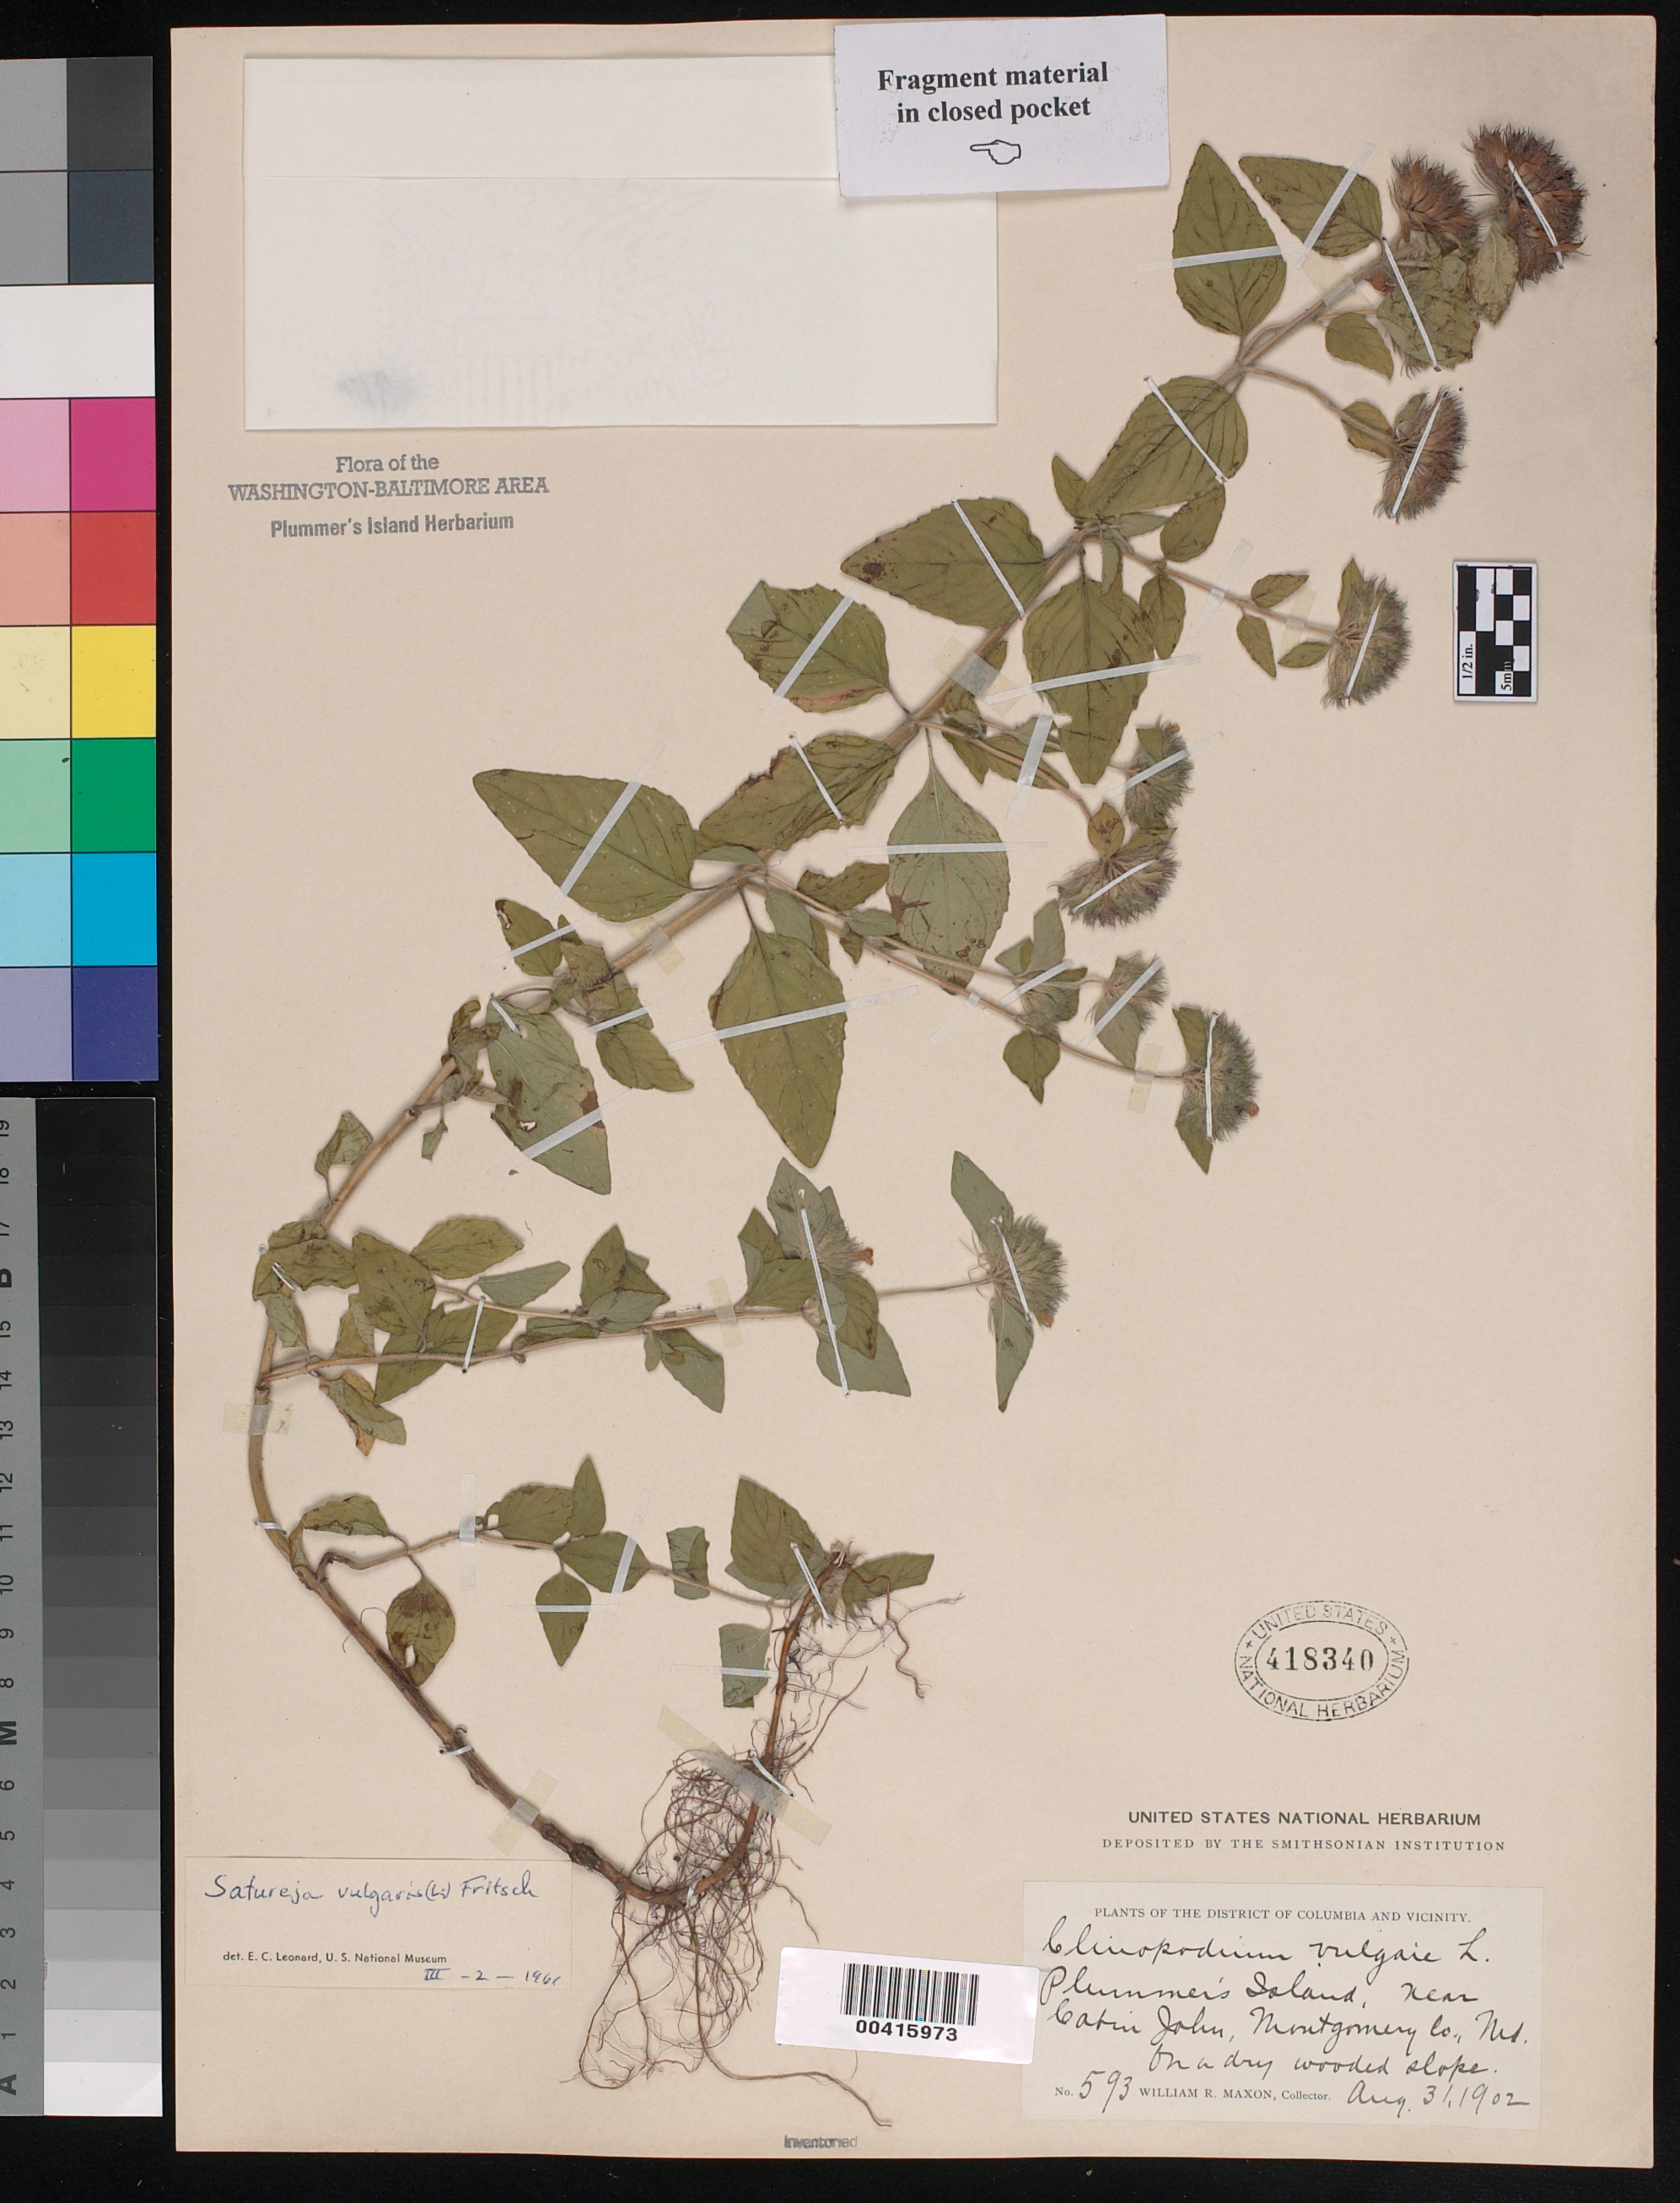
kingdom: Plantae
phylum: Tracheophyta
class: Magnoliopsida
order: Lamiales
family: Lamiaceae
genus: Clinopodium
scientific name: Clinopodium vulgare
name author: L.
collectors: W. R. Maxon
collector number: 593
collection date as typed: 31 Aug 1902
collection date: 1902-08-31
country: United States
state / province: Maryland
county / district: Montgomery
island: Plummers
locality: Plummer's Island C. & O. Canal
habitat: On a dry wooded slope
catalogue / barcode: US 418340